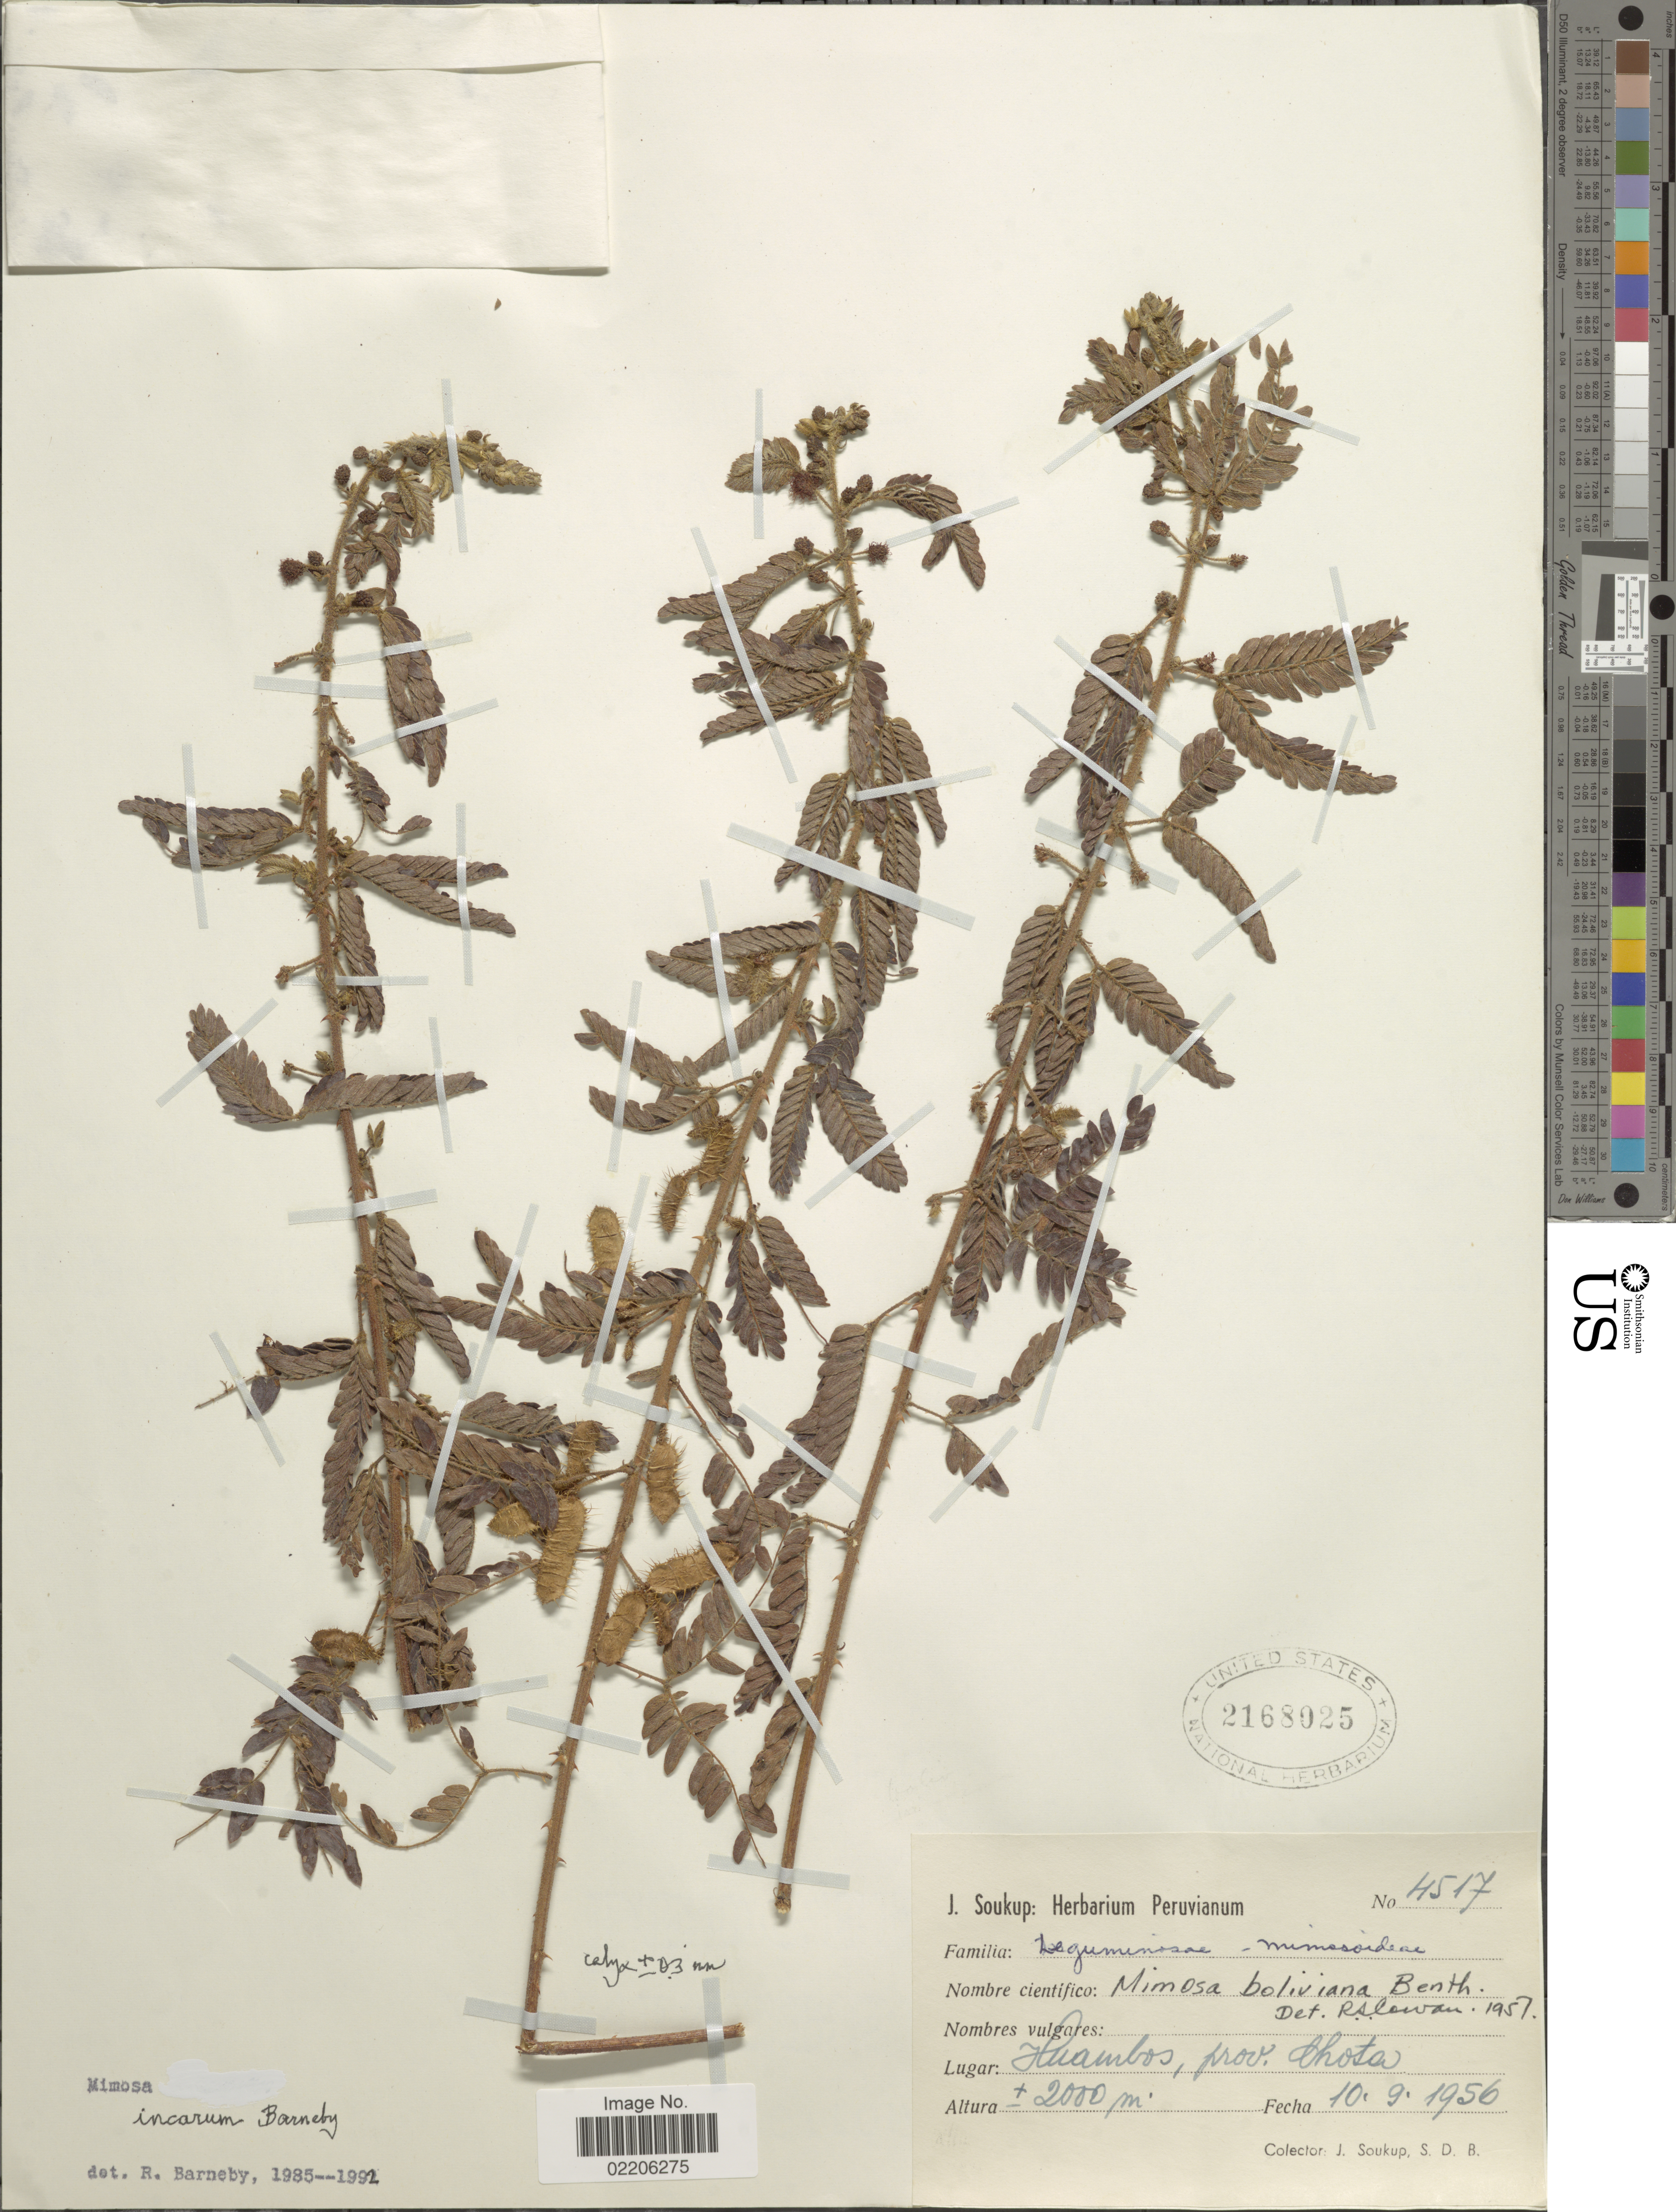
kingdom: Plantae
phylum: Tracheophyta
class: Magnoliopsida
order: Fabales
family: Fabaceae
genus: Mimosa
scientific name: Mimosa incarum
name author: Barneby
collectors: J. Soukup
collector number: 4517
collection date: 1956-09-10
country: Peru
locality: Huambos, Prov. Chota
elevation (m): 2000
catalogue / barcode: US 2168025